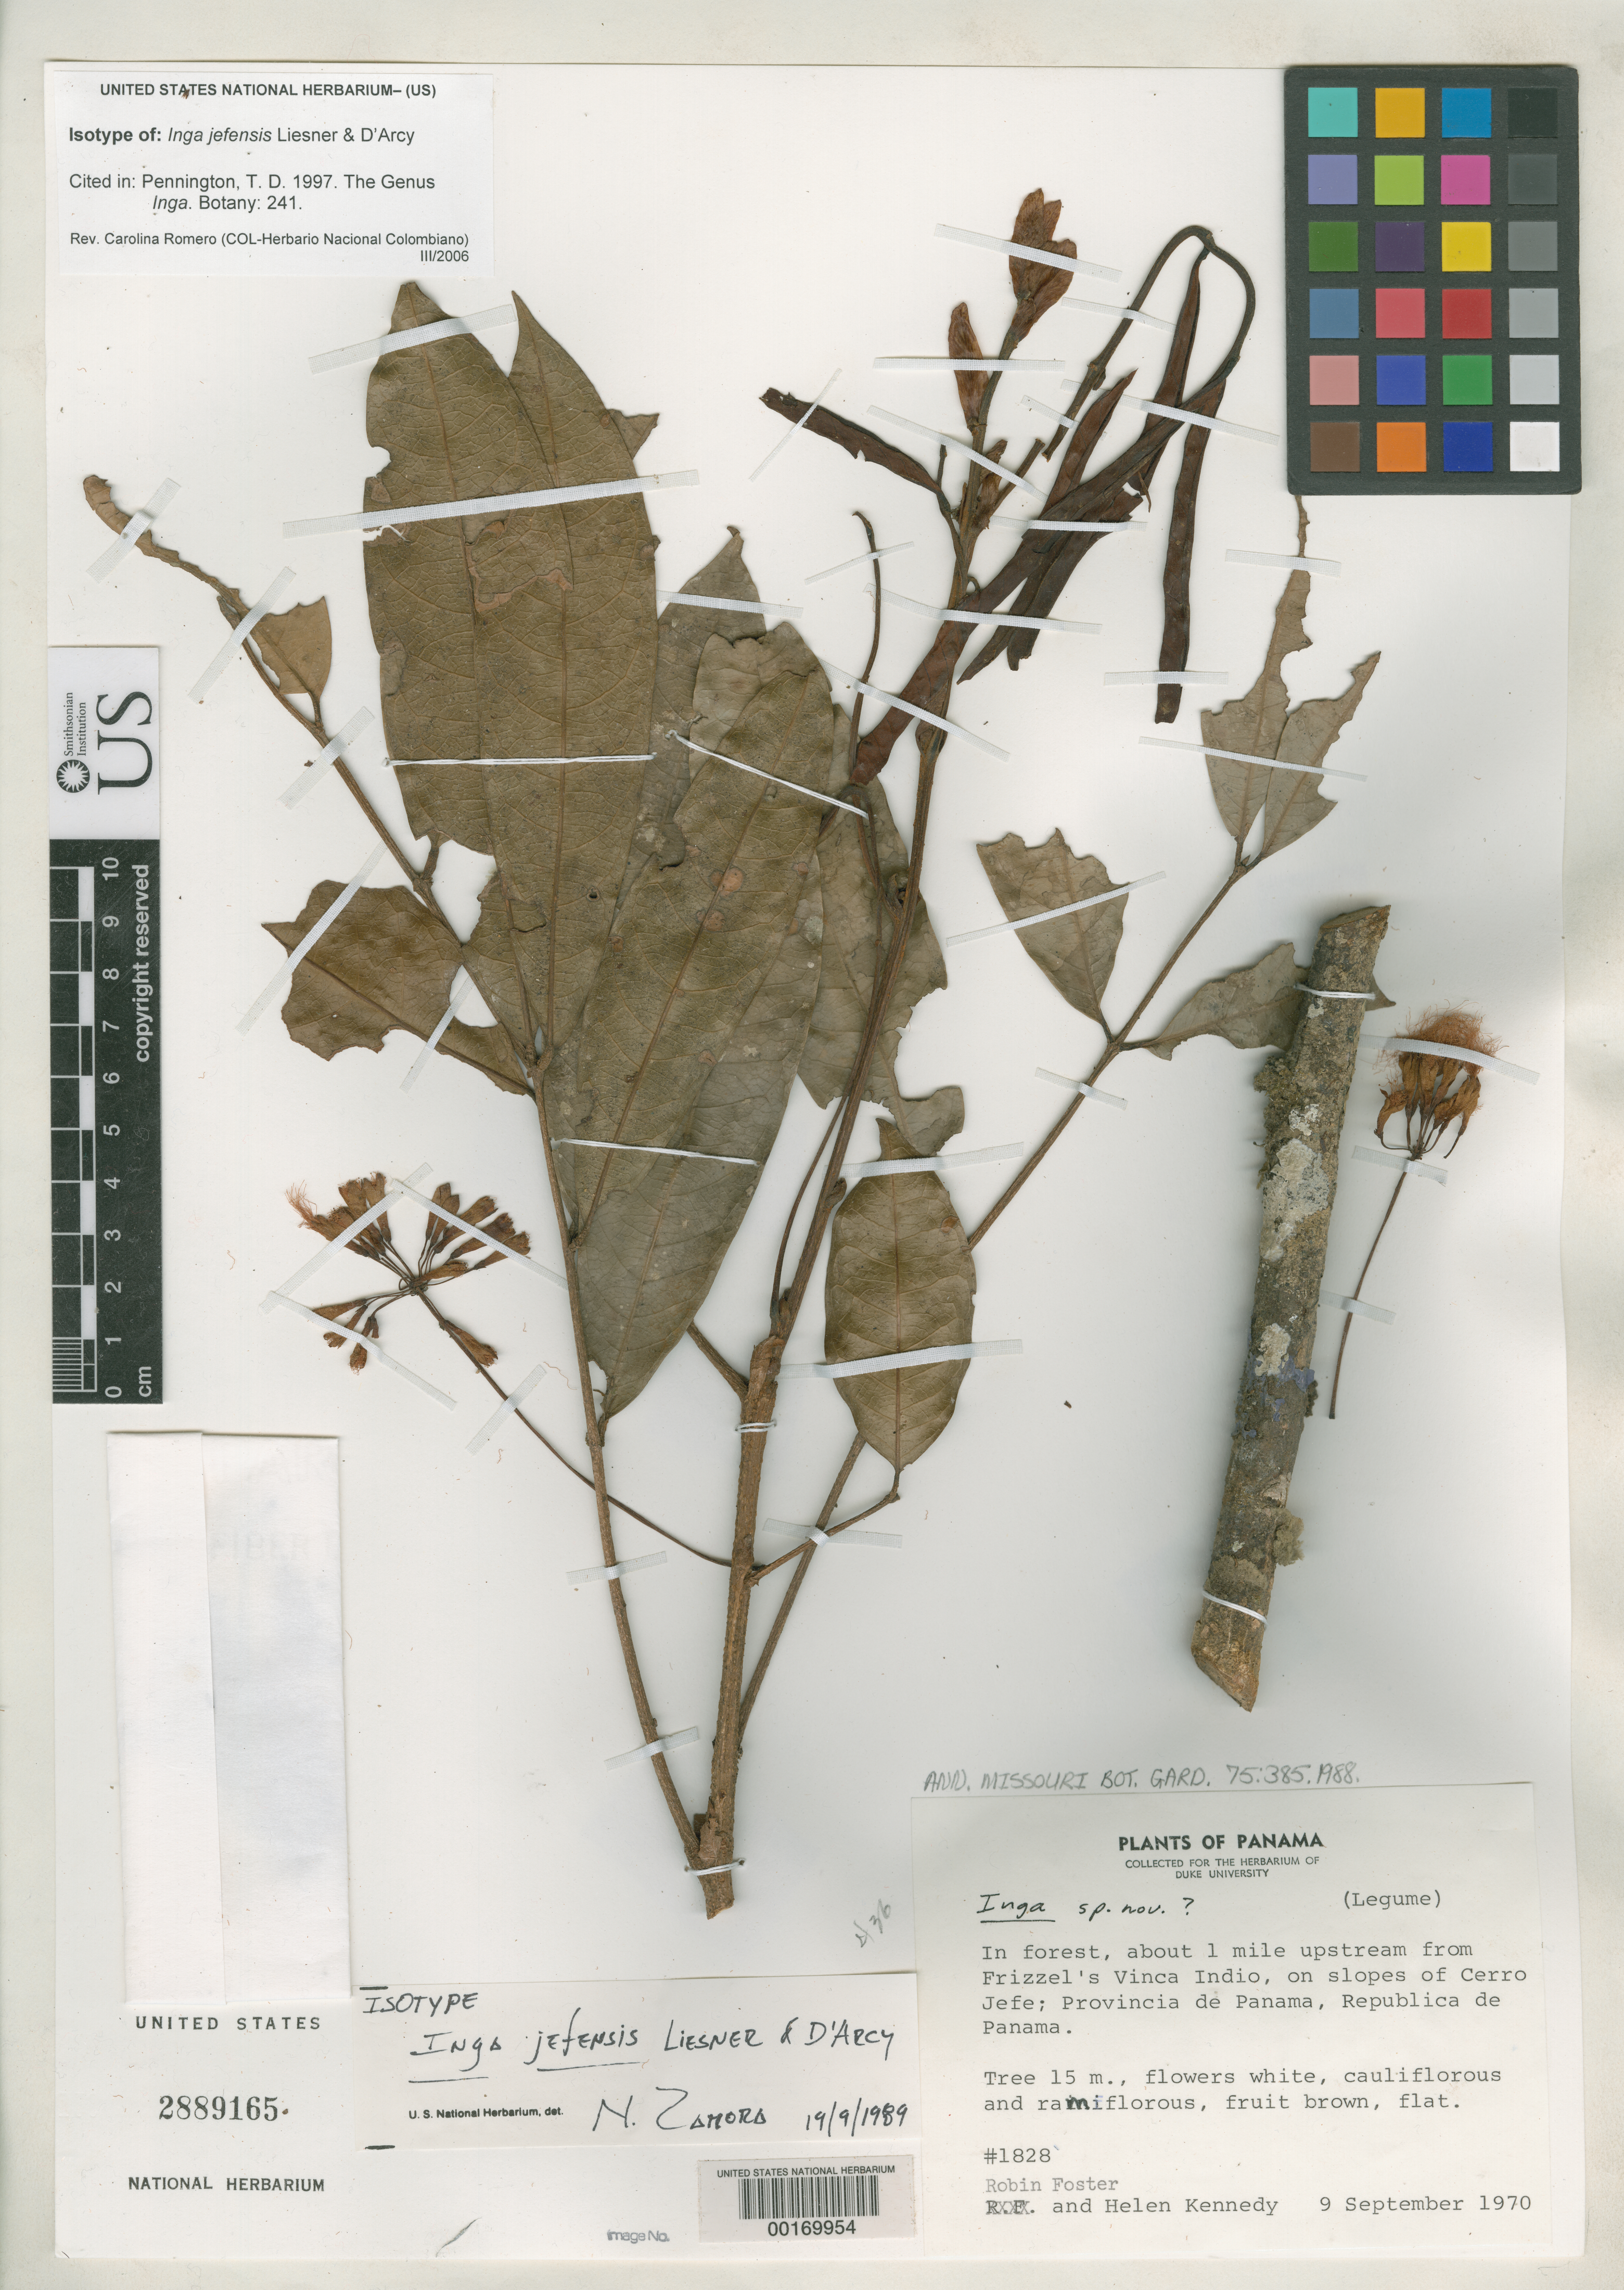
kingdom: Plantae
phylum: Tracheophyta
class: Magnoliopsida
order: Fabales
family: Fabaceae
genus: Inga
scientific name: Inga jefensis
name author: Liesner & D'Arcy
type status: Isotype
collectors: R. B. Foster & H. Kennedy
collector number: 1828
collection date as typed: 09 Sep 1970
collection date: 1970-09-09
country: Panama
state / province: Panamá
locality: Ca. 1 mi upstream from Frizzel's Vinca Indio, on slopes of Cerro Jefe.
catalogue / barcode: US 2889165